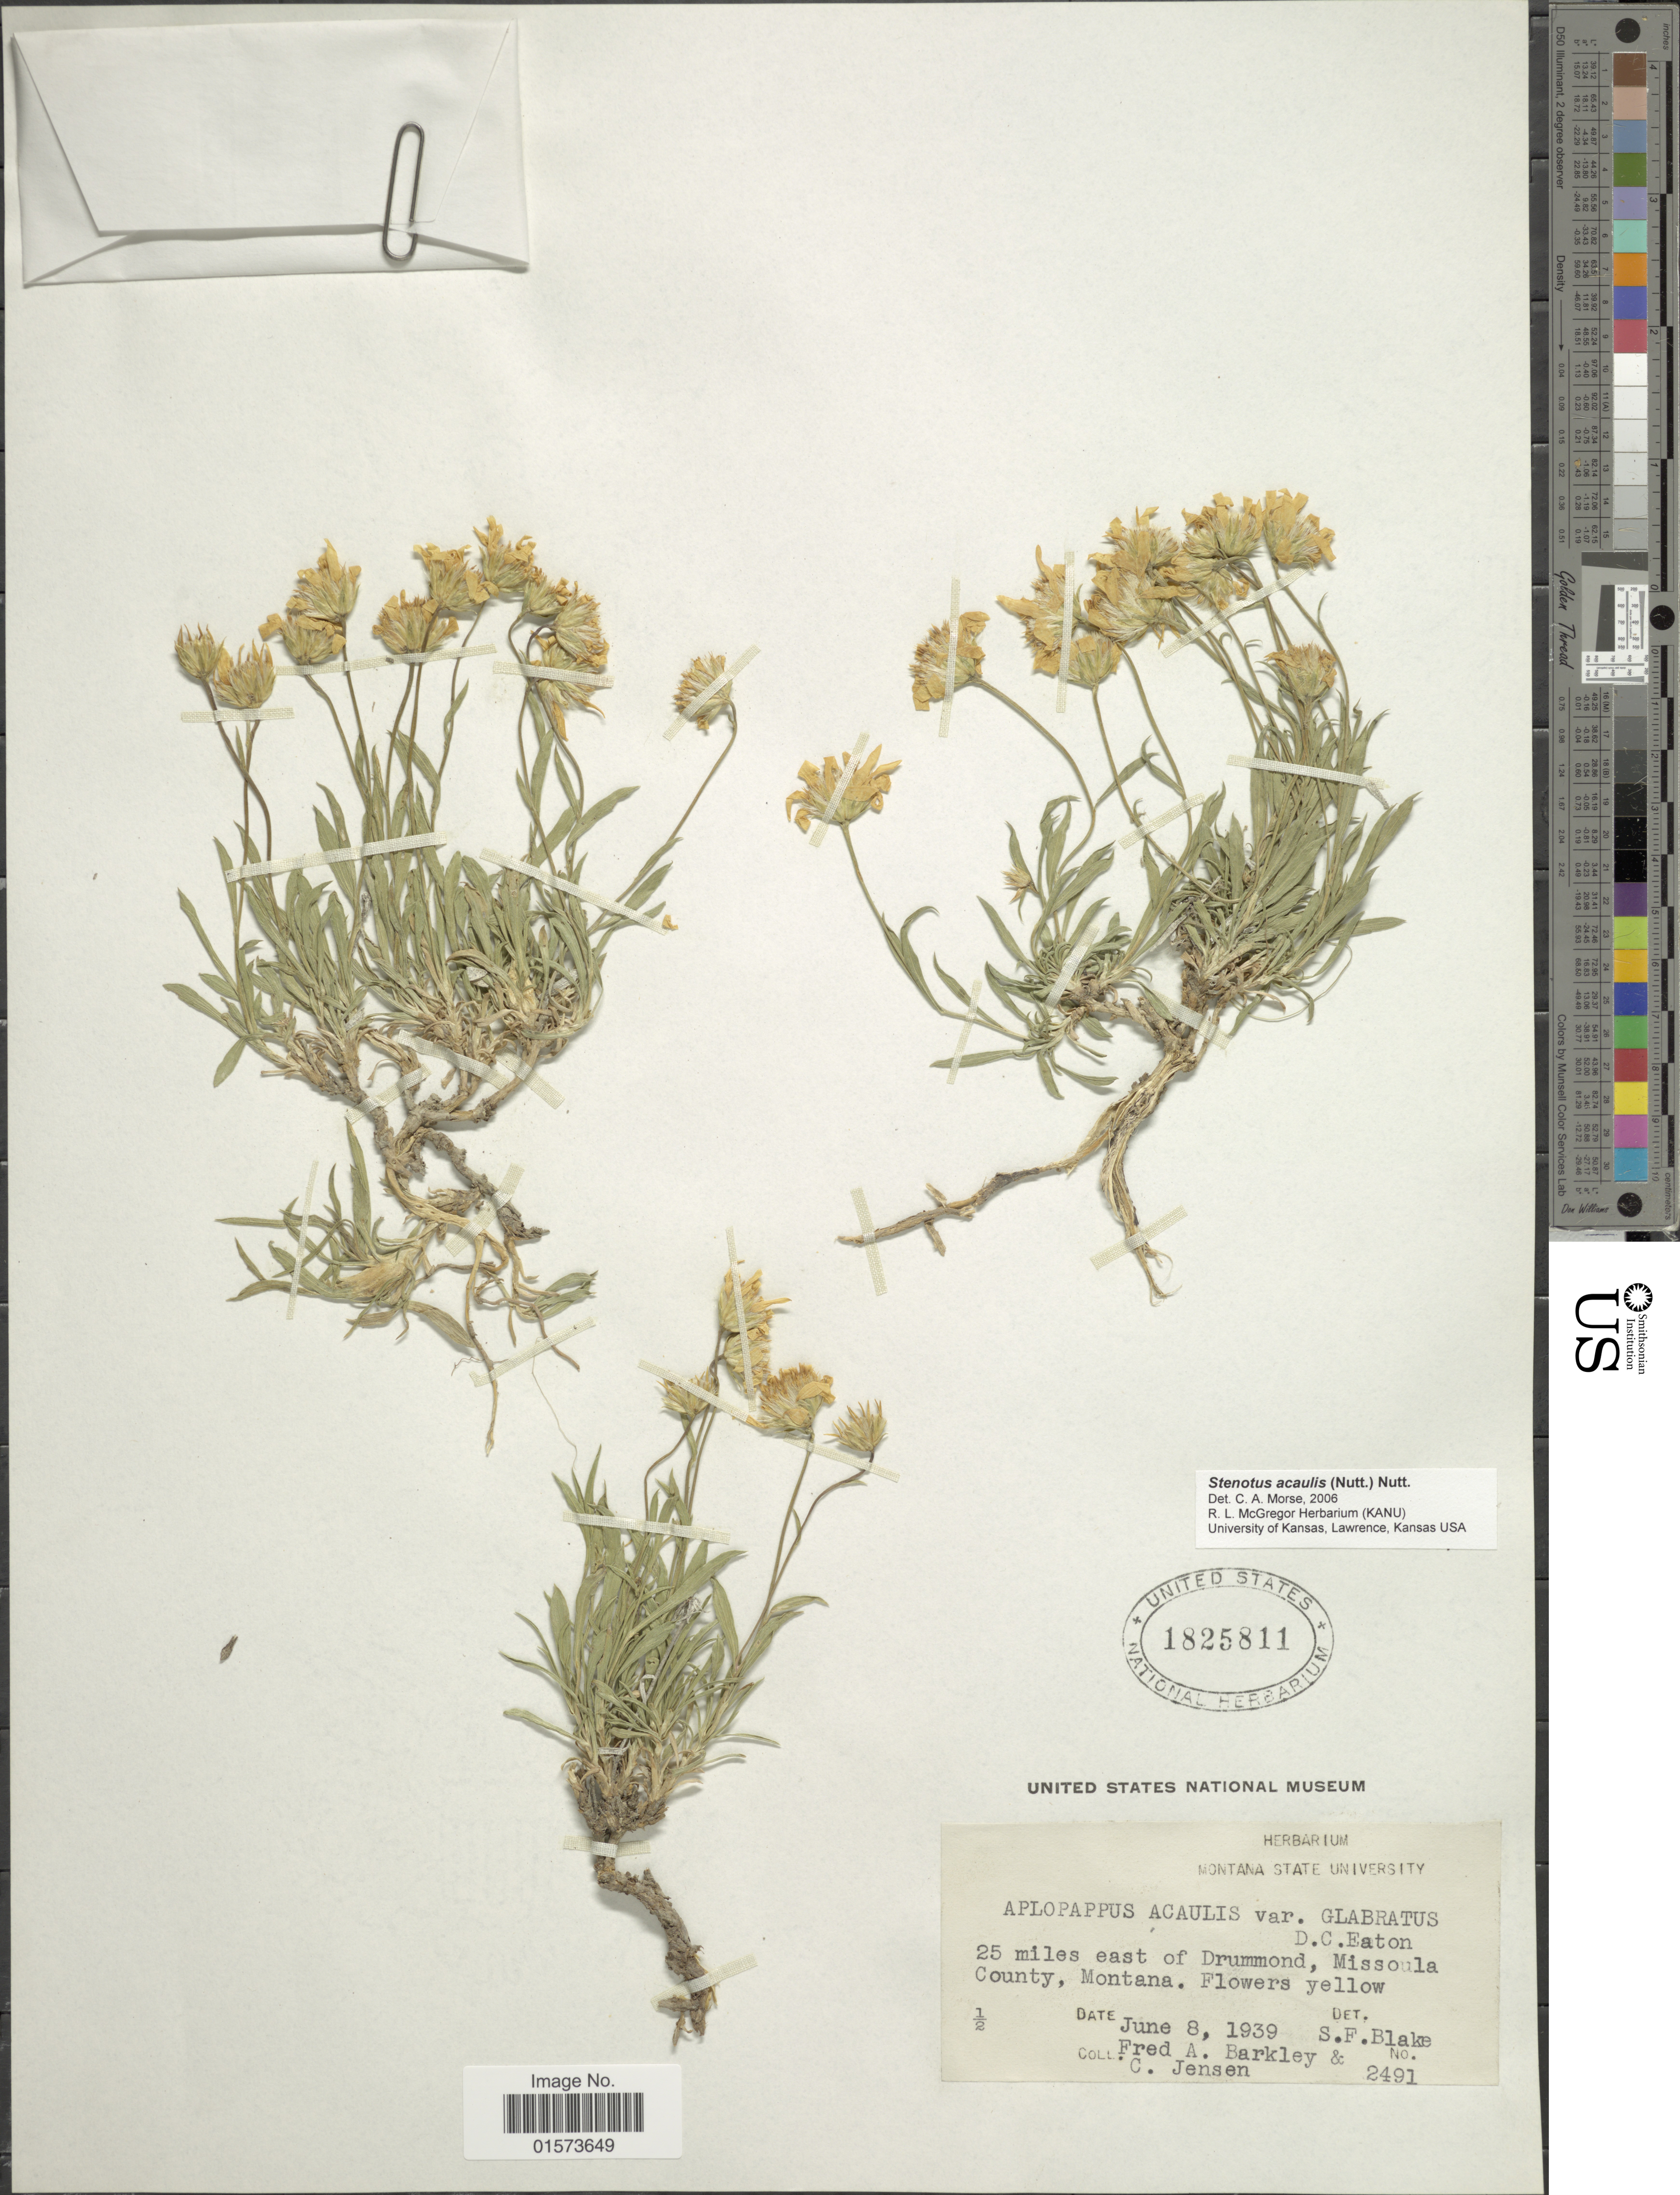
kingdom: Plantae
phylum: Tracheophyta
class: Magnoliopsida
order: Asterales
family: Asteraceae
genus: Stenotus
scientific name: Stenotus acaulis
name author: (Nutt.) Nutt.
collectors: F. A. Barkley & C. E. O. Jensen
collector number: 2491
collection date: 1939-06-08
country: United States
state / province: Montana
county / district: Missoula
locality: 25 miles E of Drummond.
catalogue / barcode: US 1825811